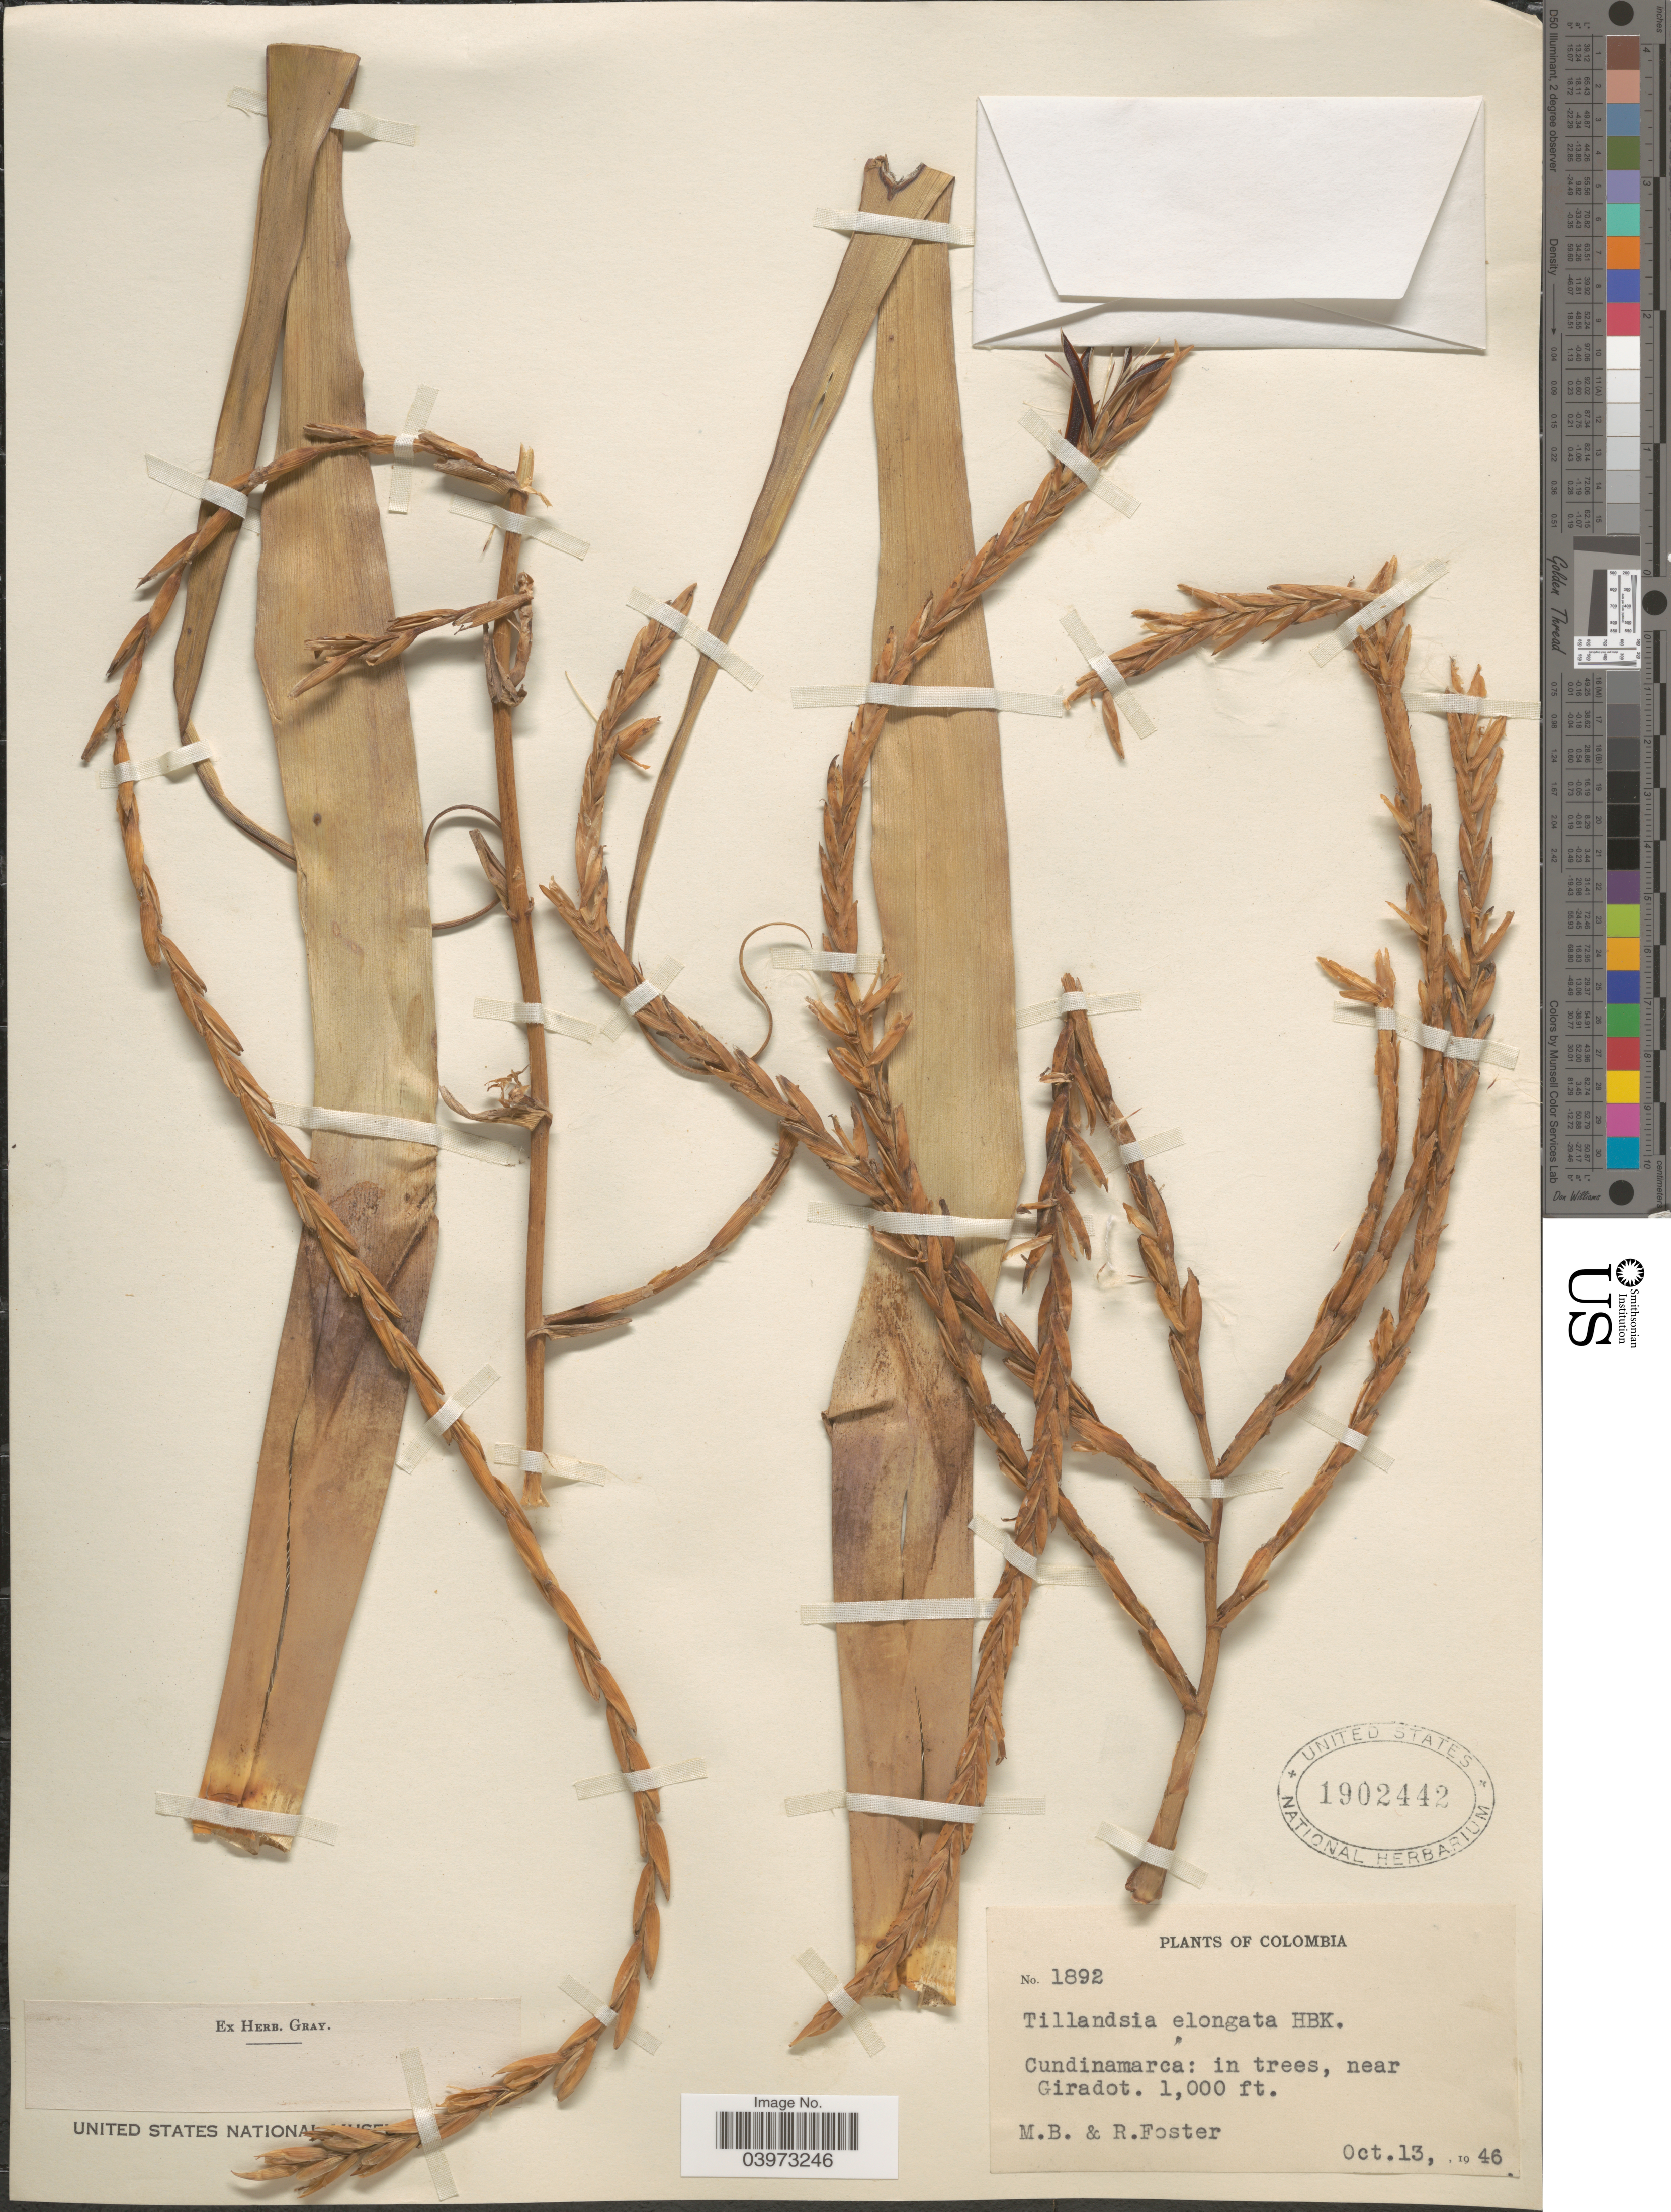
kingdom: Plantae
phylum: Tracheophyta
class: Liliopsida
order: Poales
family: Bromeliaceae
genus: Tillandsia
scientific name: Tillandsia elongata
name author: Kunth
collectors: M. B. Foster & R. Foster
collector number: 1892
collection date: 1946-10-13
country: Colombia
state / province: Cundinamarca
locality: In trees, near Giradot.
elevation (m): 305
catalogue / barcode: US 1902442